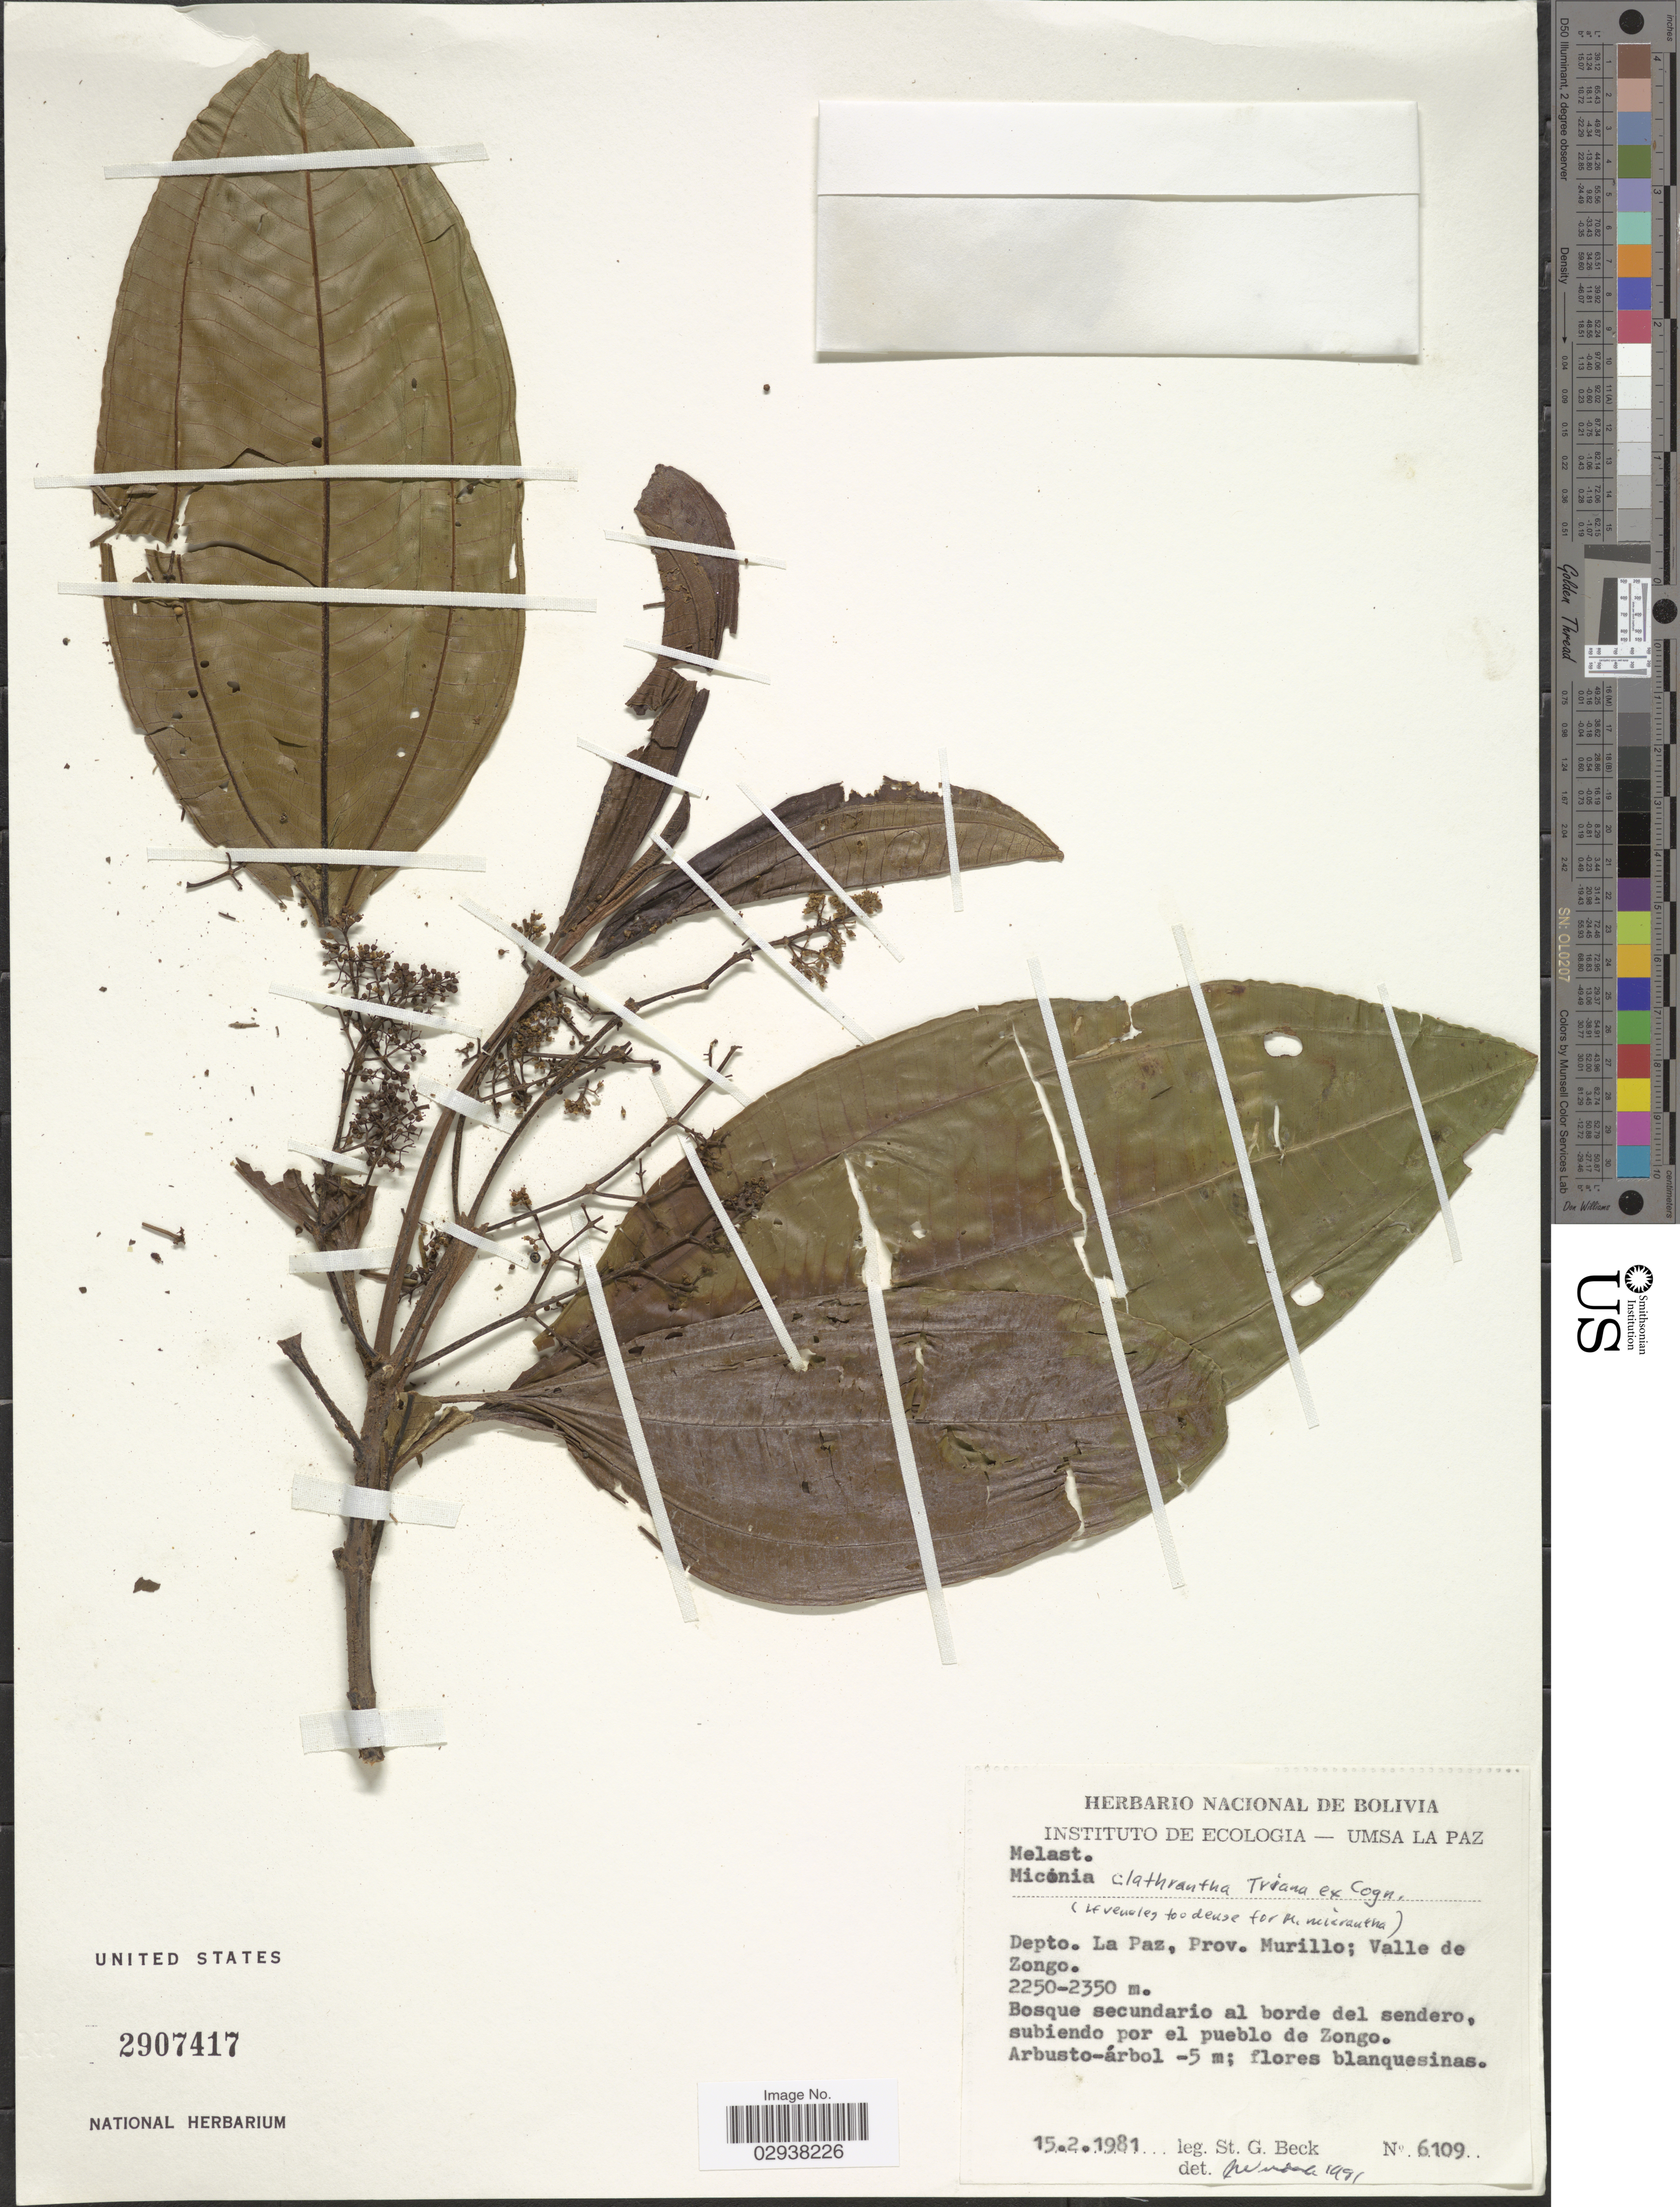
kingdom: Plantae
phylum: Tracheophyta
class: Magnoliopsida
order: Myrtales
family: Melastomataceae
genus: Miconia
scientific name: Miconia clathrantha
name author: Triana ex Cogn. in A. DC.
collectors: S. G. Beck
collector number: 6109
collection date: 1981-02-15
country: Bolivia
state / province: La Paz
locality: Depto. La Paz, Prov. Murillo; Valle de Zongo.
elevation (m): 2250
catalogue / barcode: US 2907417